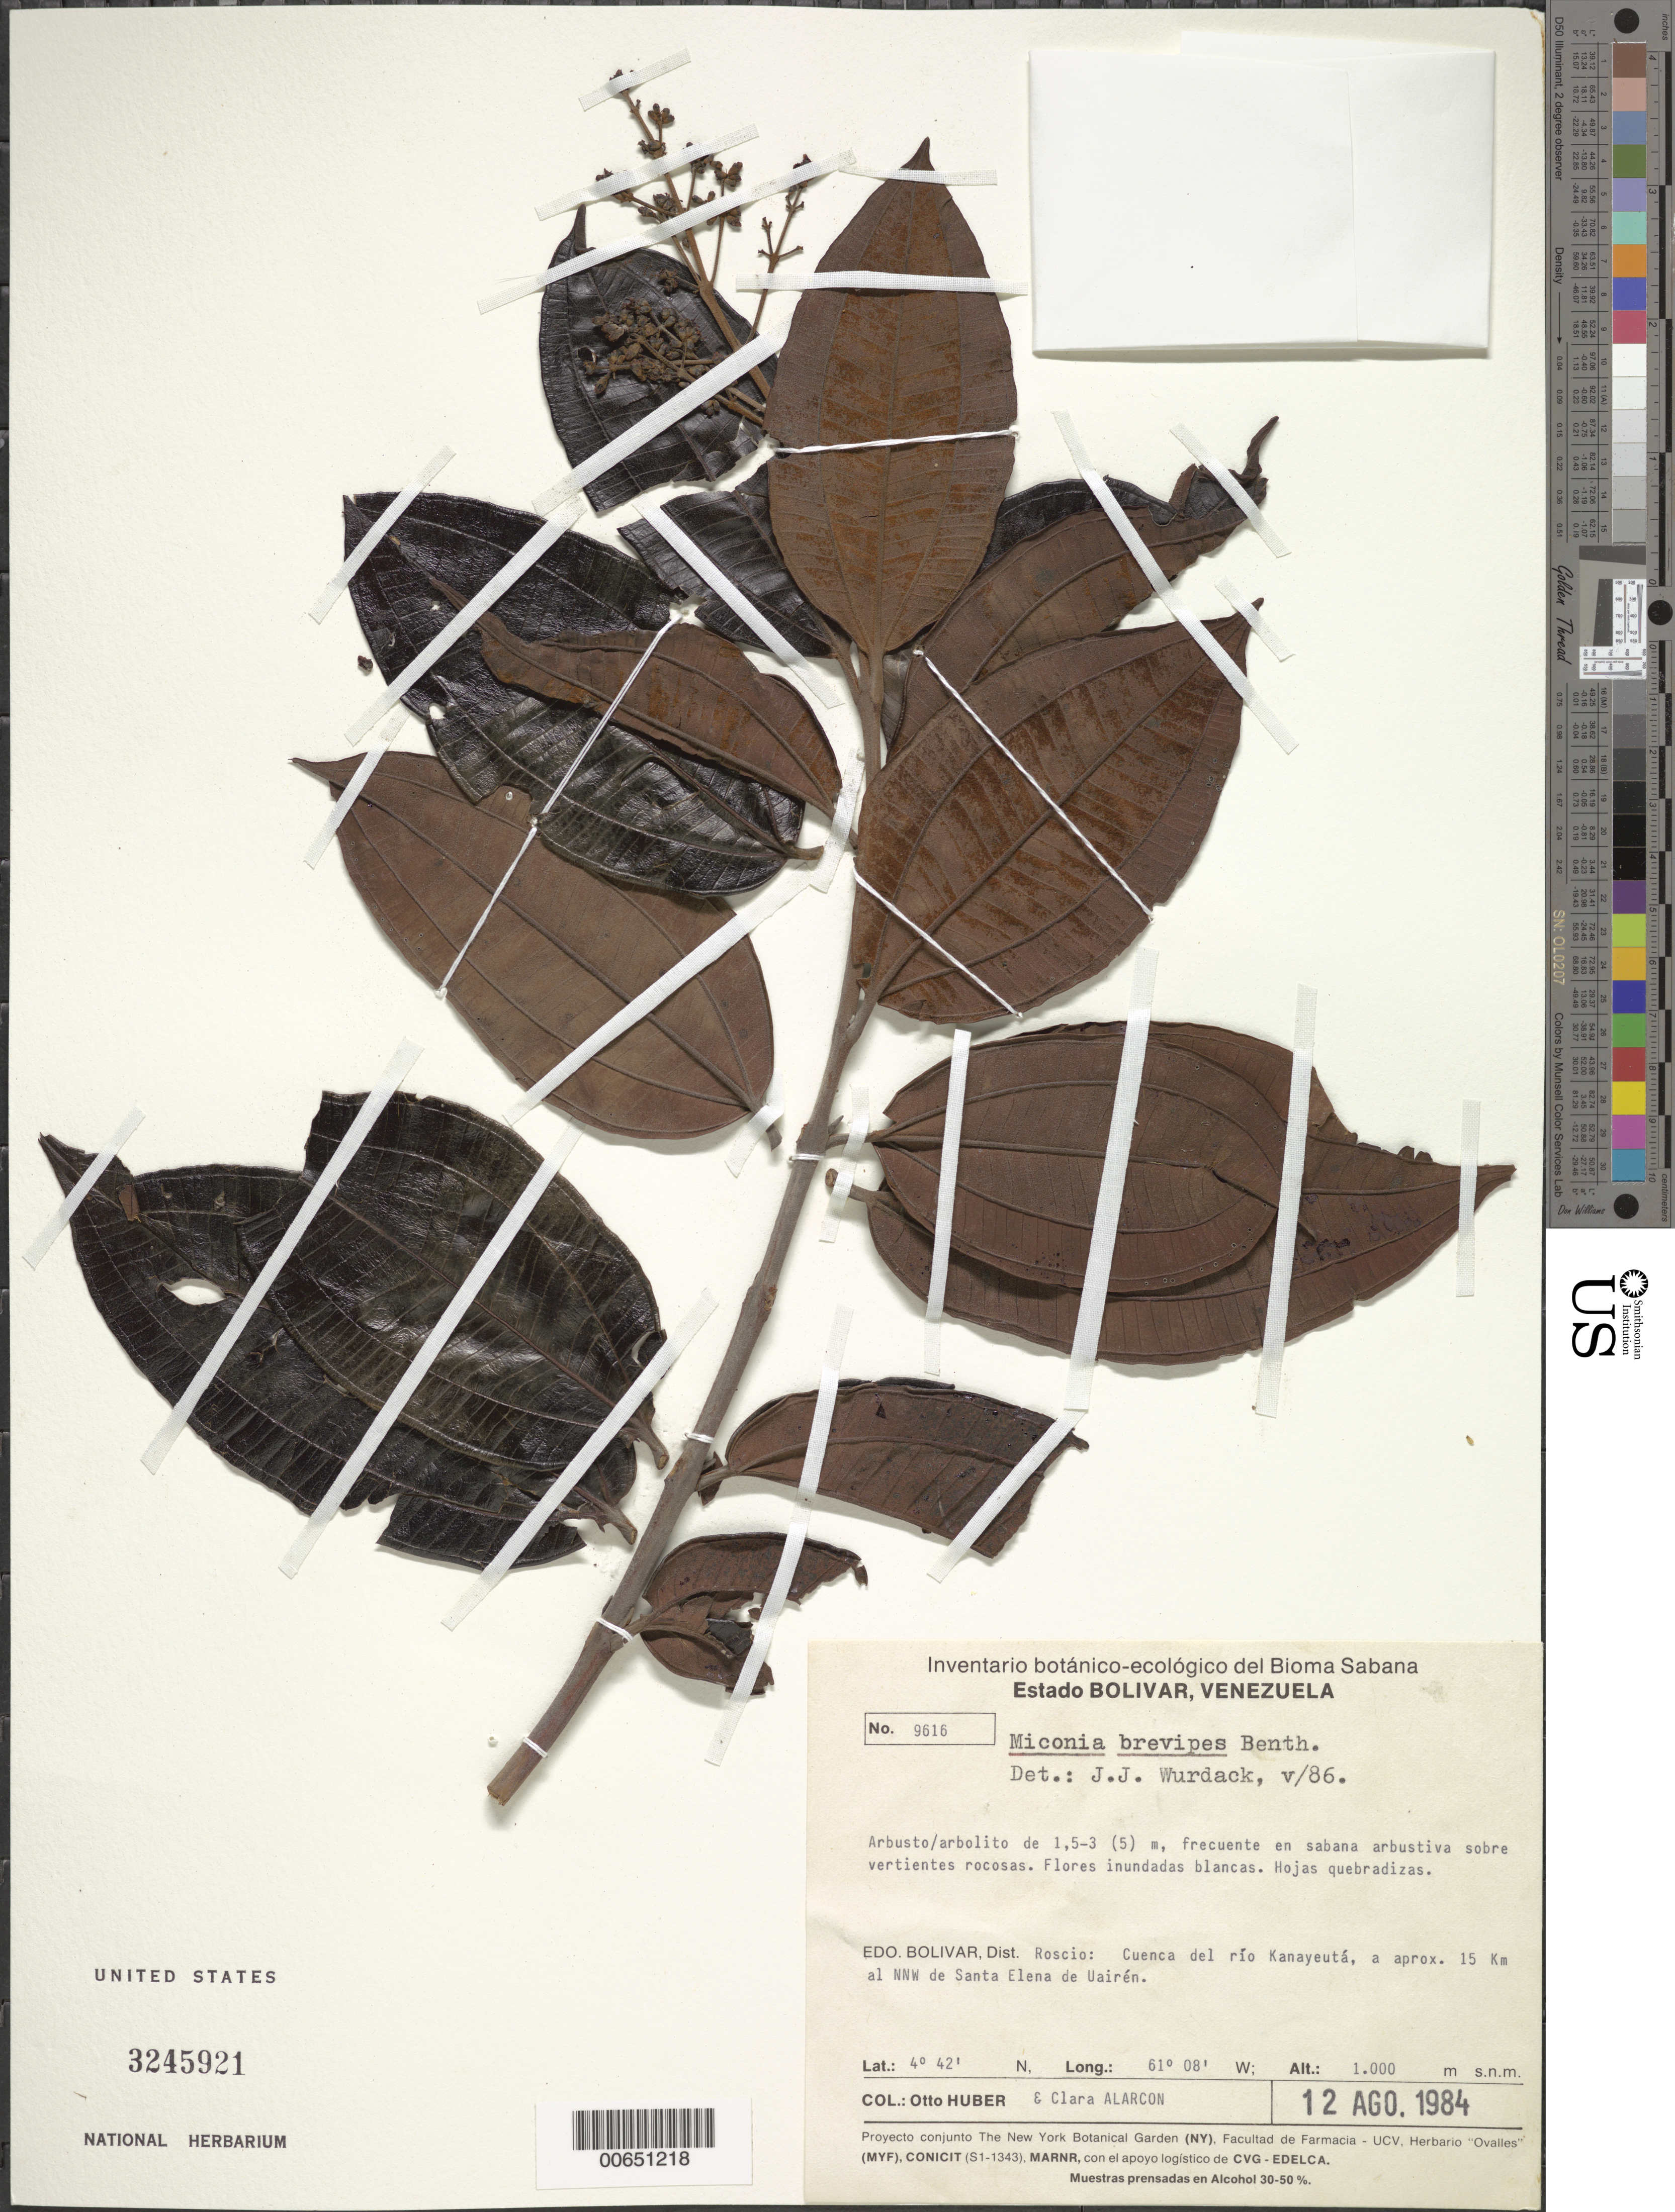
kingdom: Plantae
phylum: Tracheophyta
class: Magnoliopsida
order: Myrtales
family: Melastomataceae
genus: Miconia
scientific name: Miconia brevipes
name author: Benth.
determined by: Wurdack, John J., (US), US (UNITED STATES)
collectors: O. Huber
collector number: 9616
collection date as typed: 12-Aug-84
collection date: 1984-08-12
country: Venezuela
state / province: Bolívar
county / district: Roscio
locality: cuenca del Río Kanayeuta, aprox. 15 km al NNW de Santa Elena de Uairén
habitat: Sabana arbustiva sobre vertientes rocosas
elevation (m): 1000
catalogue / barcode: US 3245921